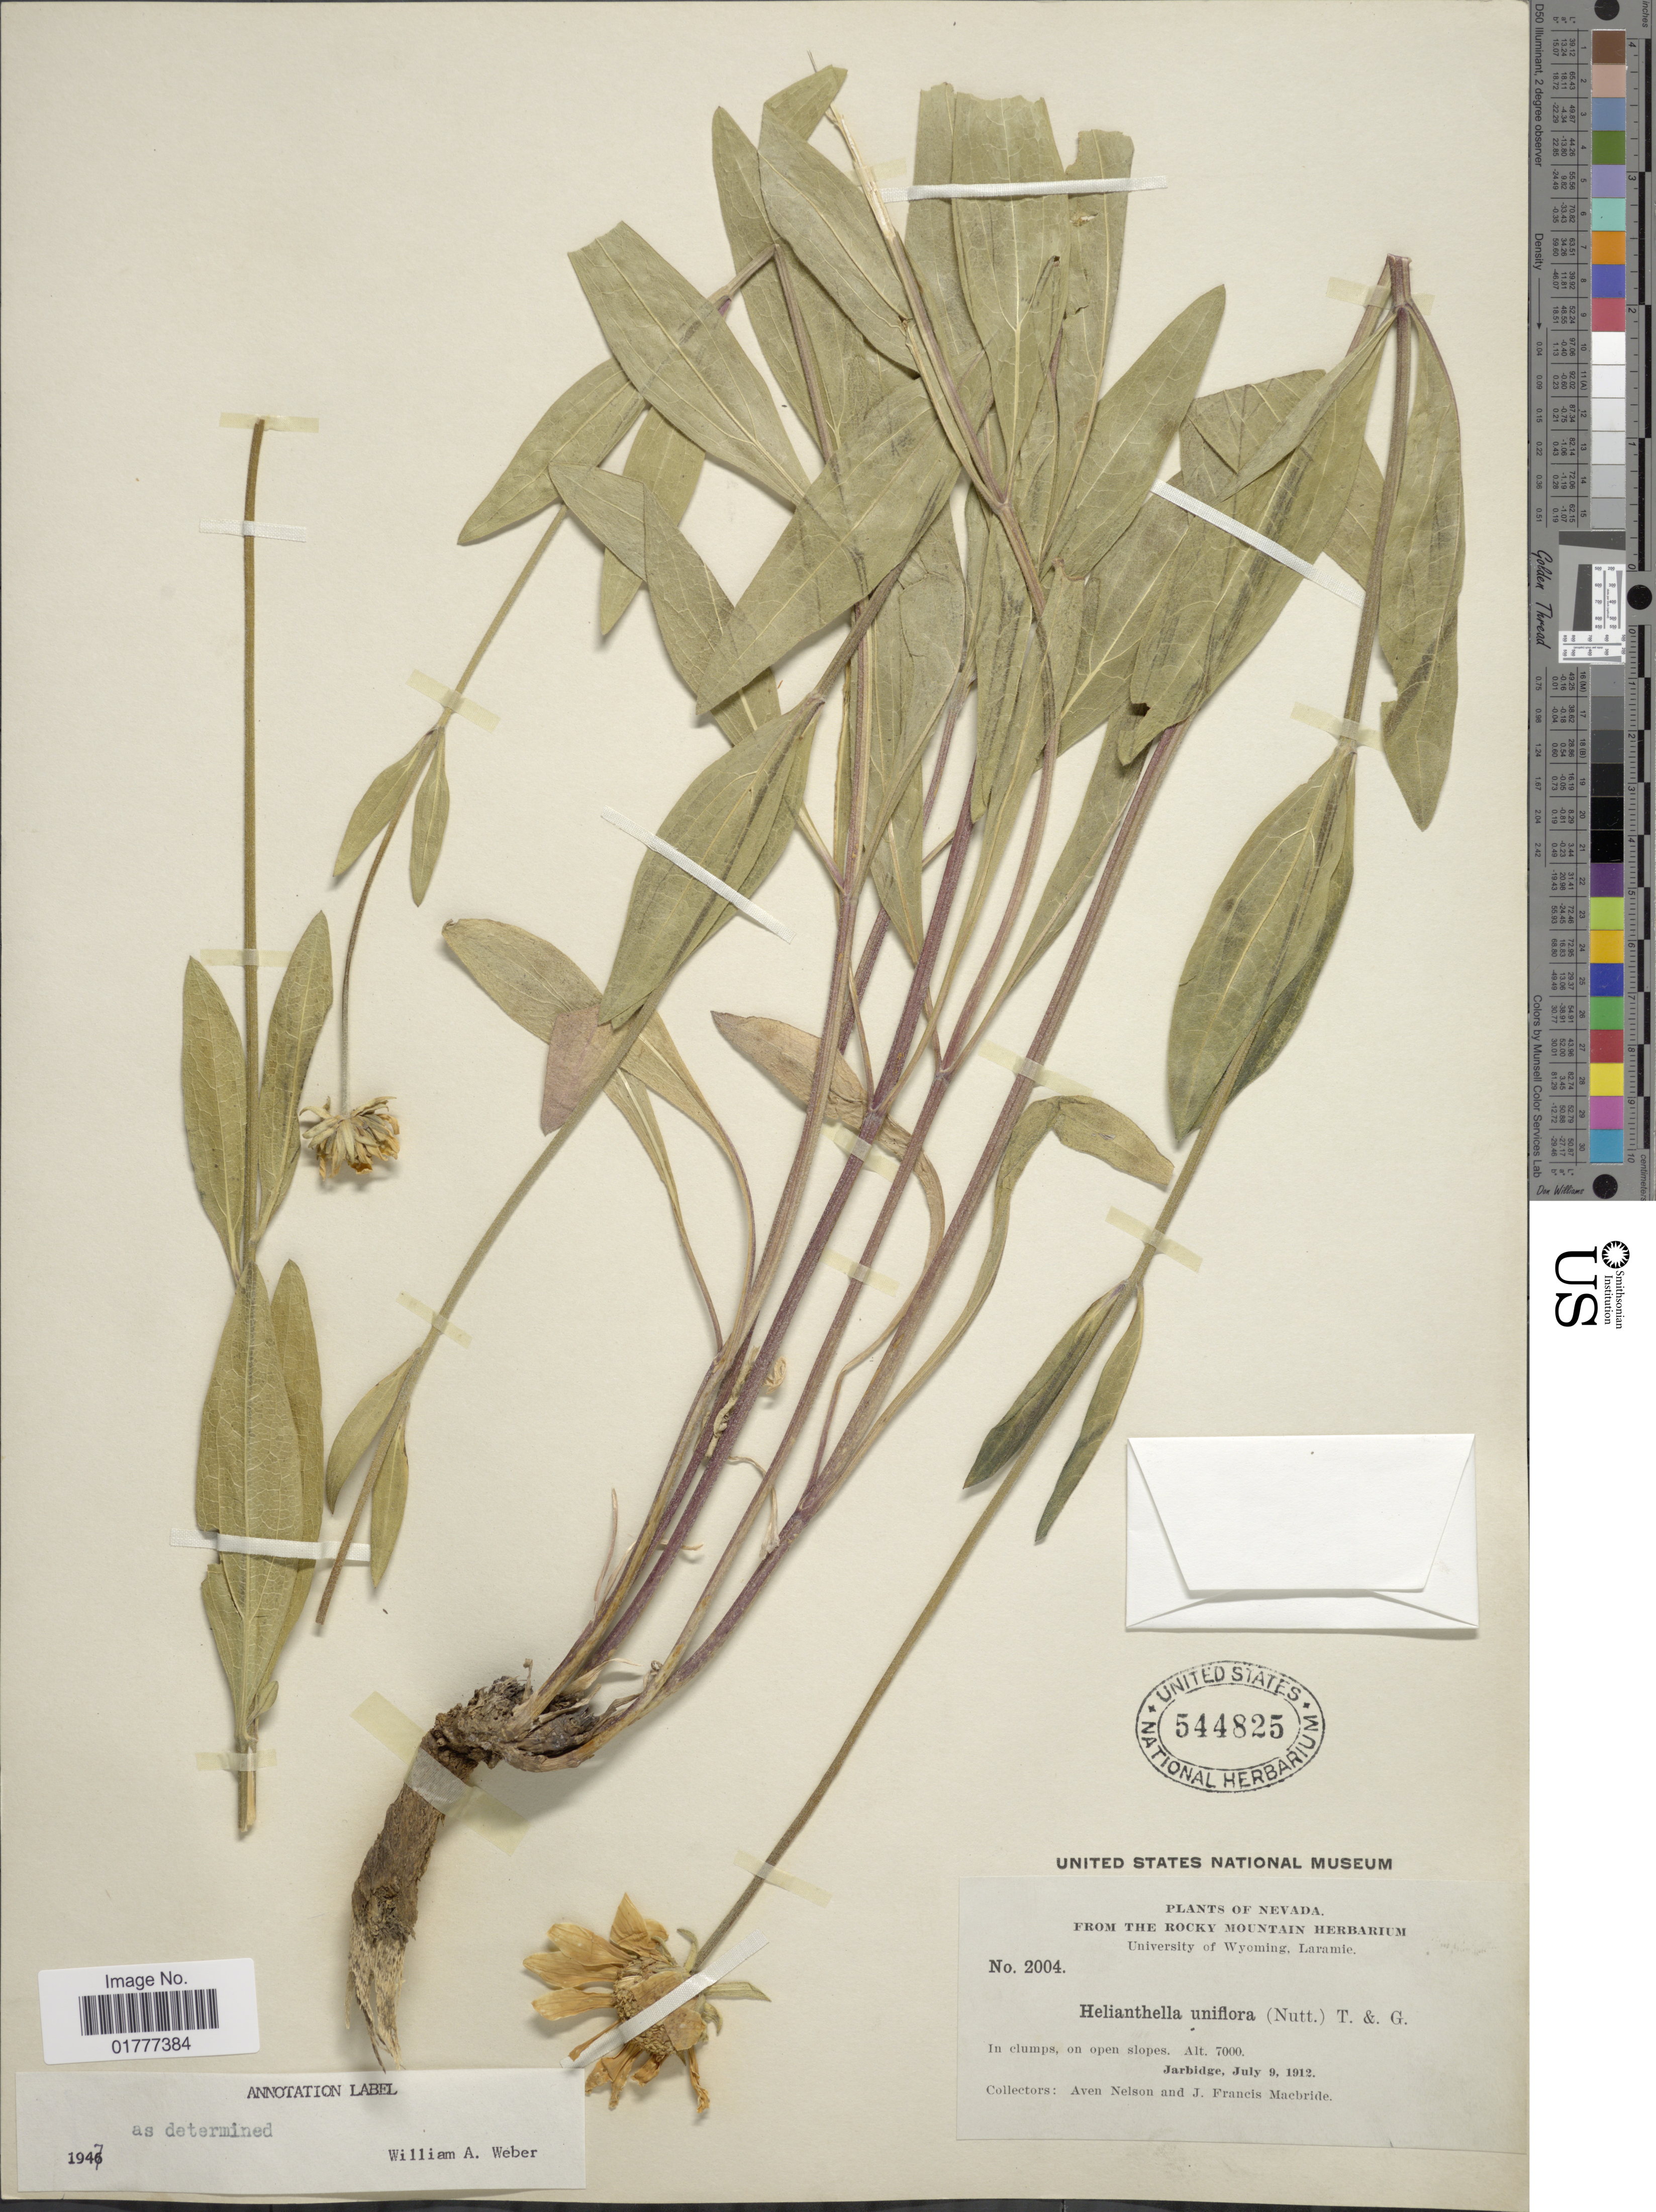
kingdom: Plantae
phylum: Tracheophyta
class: Magnoliopsida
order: Asterales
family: Asteraceae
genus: Helianthella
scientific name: Helianthella uniflora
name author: Torr. & A. Gray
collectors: A. Nelson & J. F. Macbride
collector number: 2004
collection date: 1912-07-09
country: United States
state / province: Nevada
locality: In clumps, on open slopes, Jarbridge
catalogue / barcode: US 544825